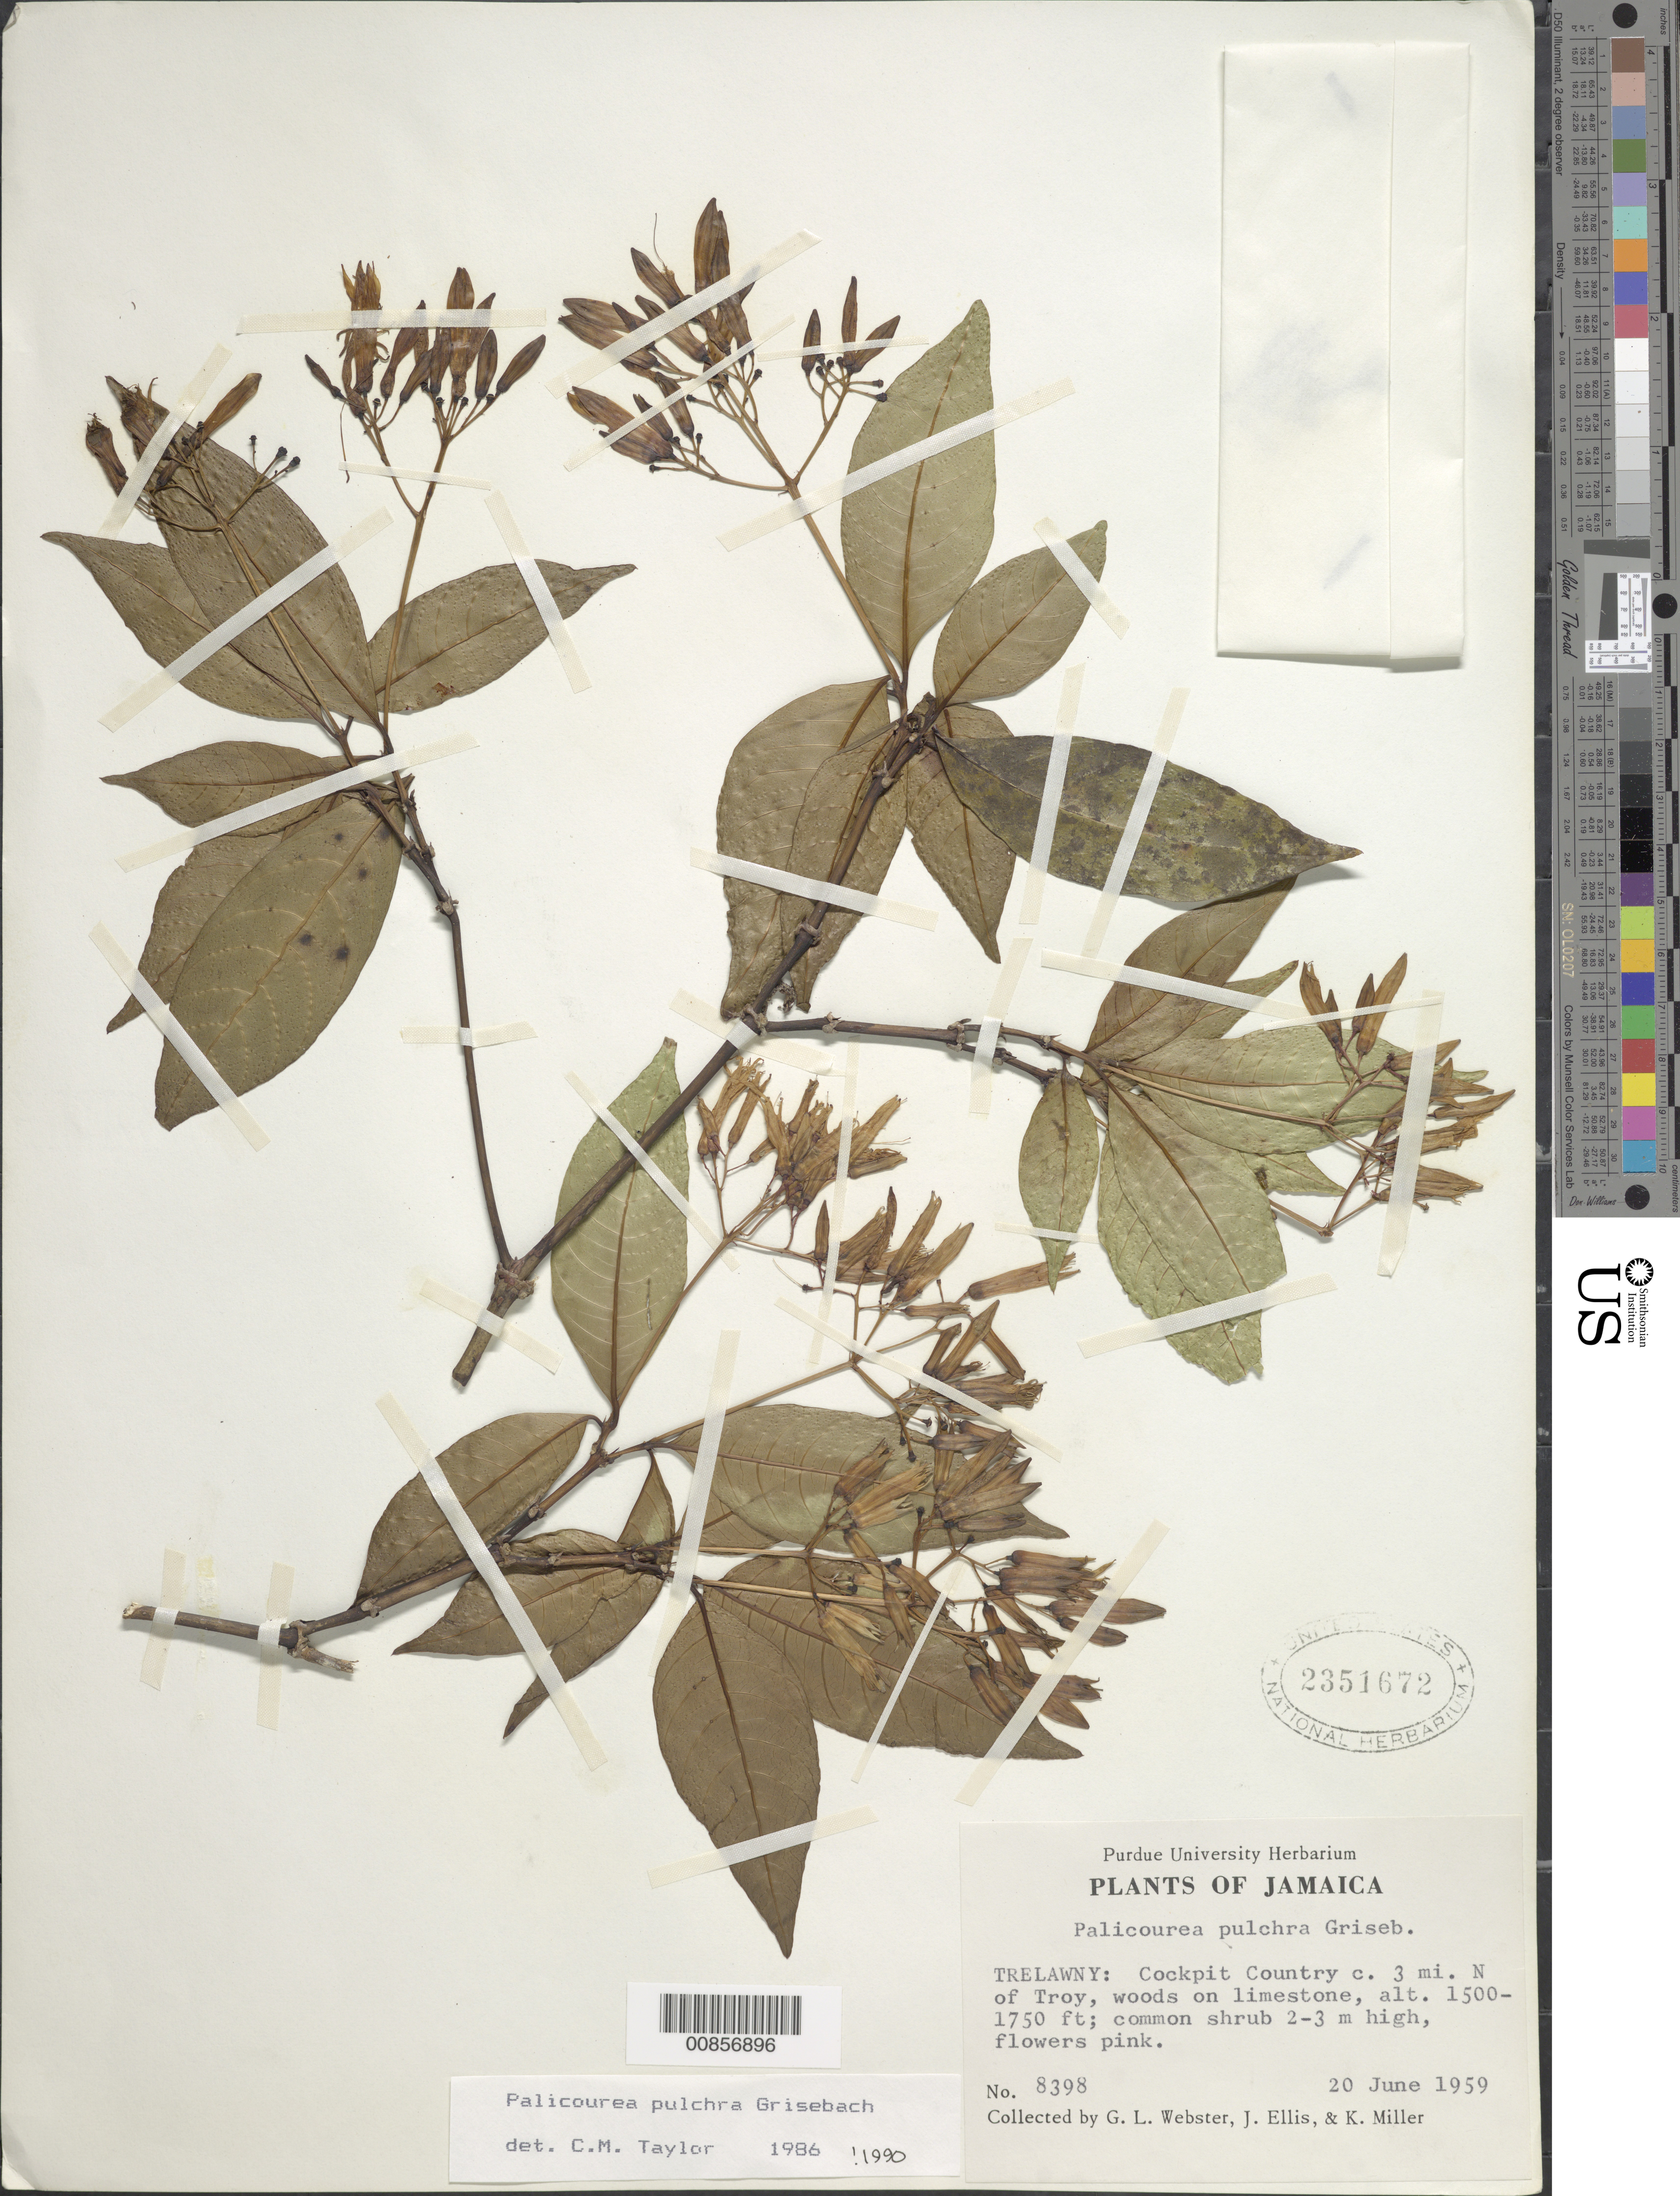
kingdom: Plantae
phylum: Tracheophyta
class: Magnoliopsida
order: Gentianales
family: Rubiaceae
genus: Palicourea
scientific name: Palicourea pulchra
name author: Griseb.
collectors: G. L. Webster, J. R. Ellis & K. Miller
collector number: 8398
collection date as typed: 20 Jun 1959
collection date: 1959-06-20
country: Jamaica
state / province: Trelawny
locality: Cockpit Country, c. 3 mi. N of Troy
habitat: Woods on limestone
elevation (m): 457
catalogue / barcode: US 2351672